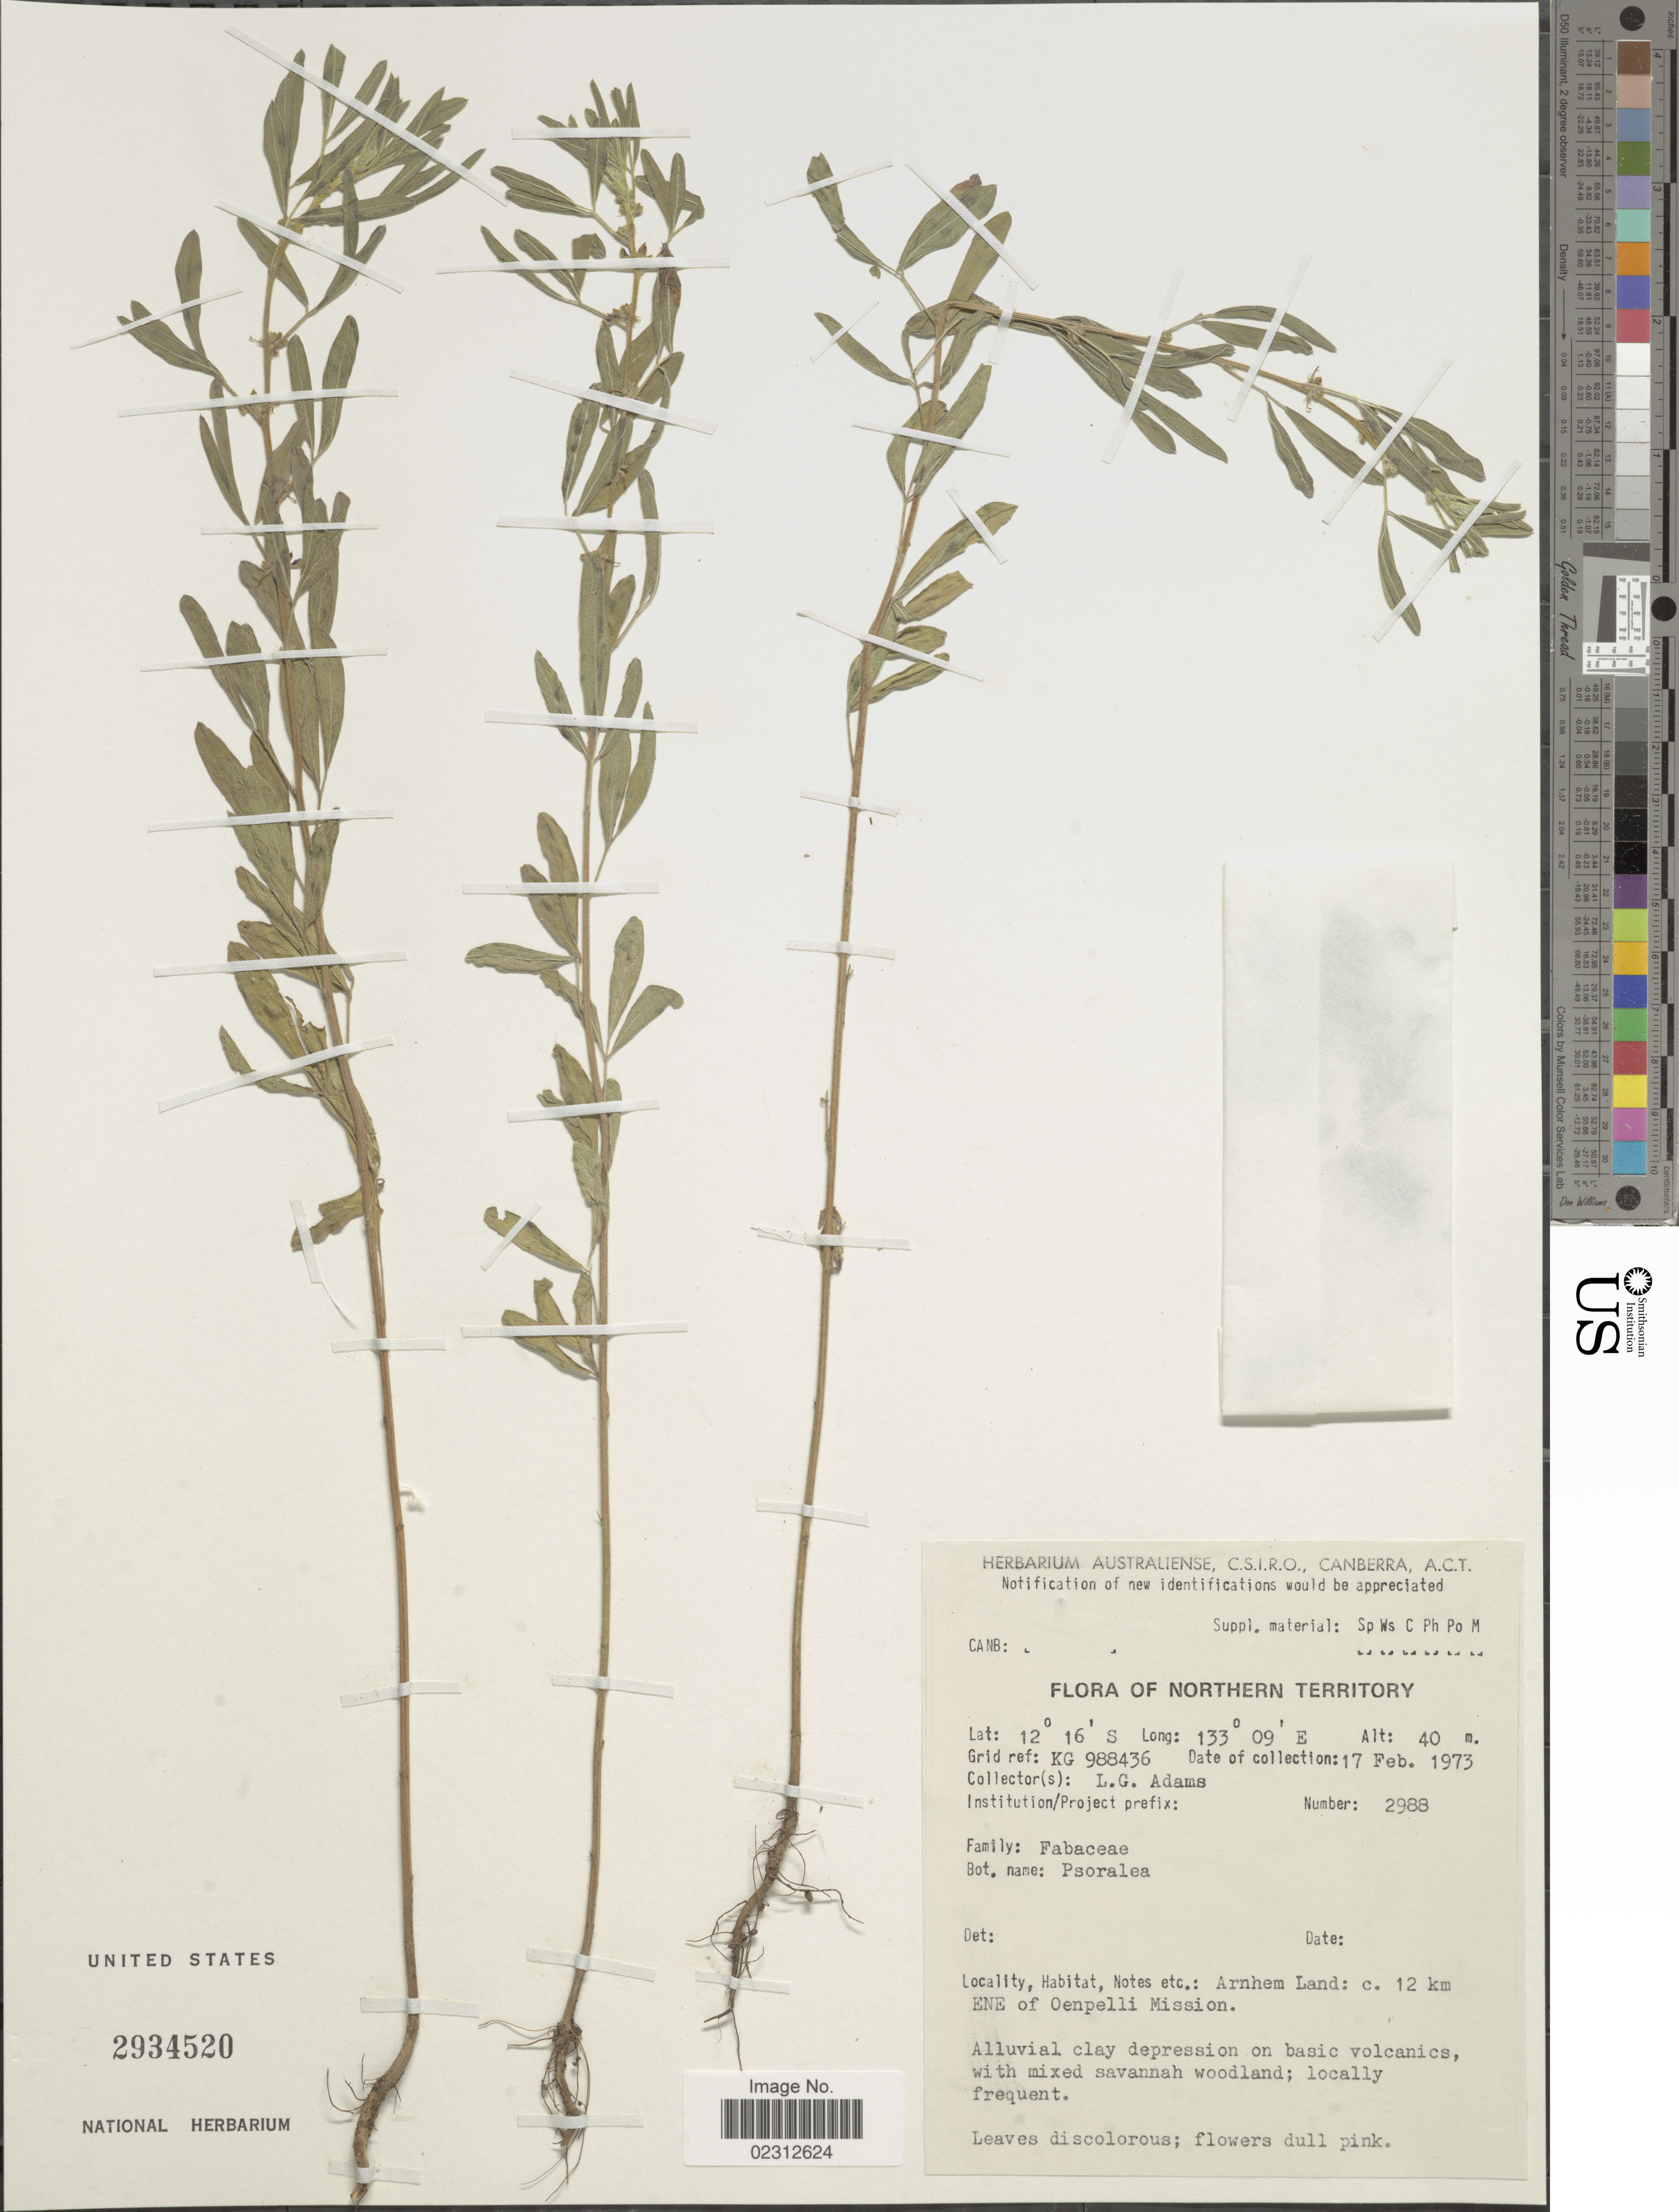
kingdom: Plantae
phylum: Tracheophyta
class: Magnoliopsida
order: Fabales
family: Fabaceae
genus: Cullen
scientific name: Cullen sp.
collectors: L. G. Adams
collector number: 2988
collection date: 1973-02-17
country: Australia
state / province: Northern Territory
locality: Arnhem Land, c. 12 km ENE of Oenpelli Mission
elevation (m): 40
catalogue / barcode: US 2934520